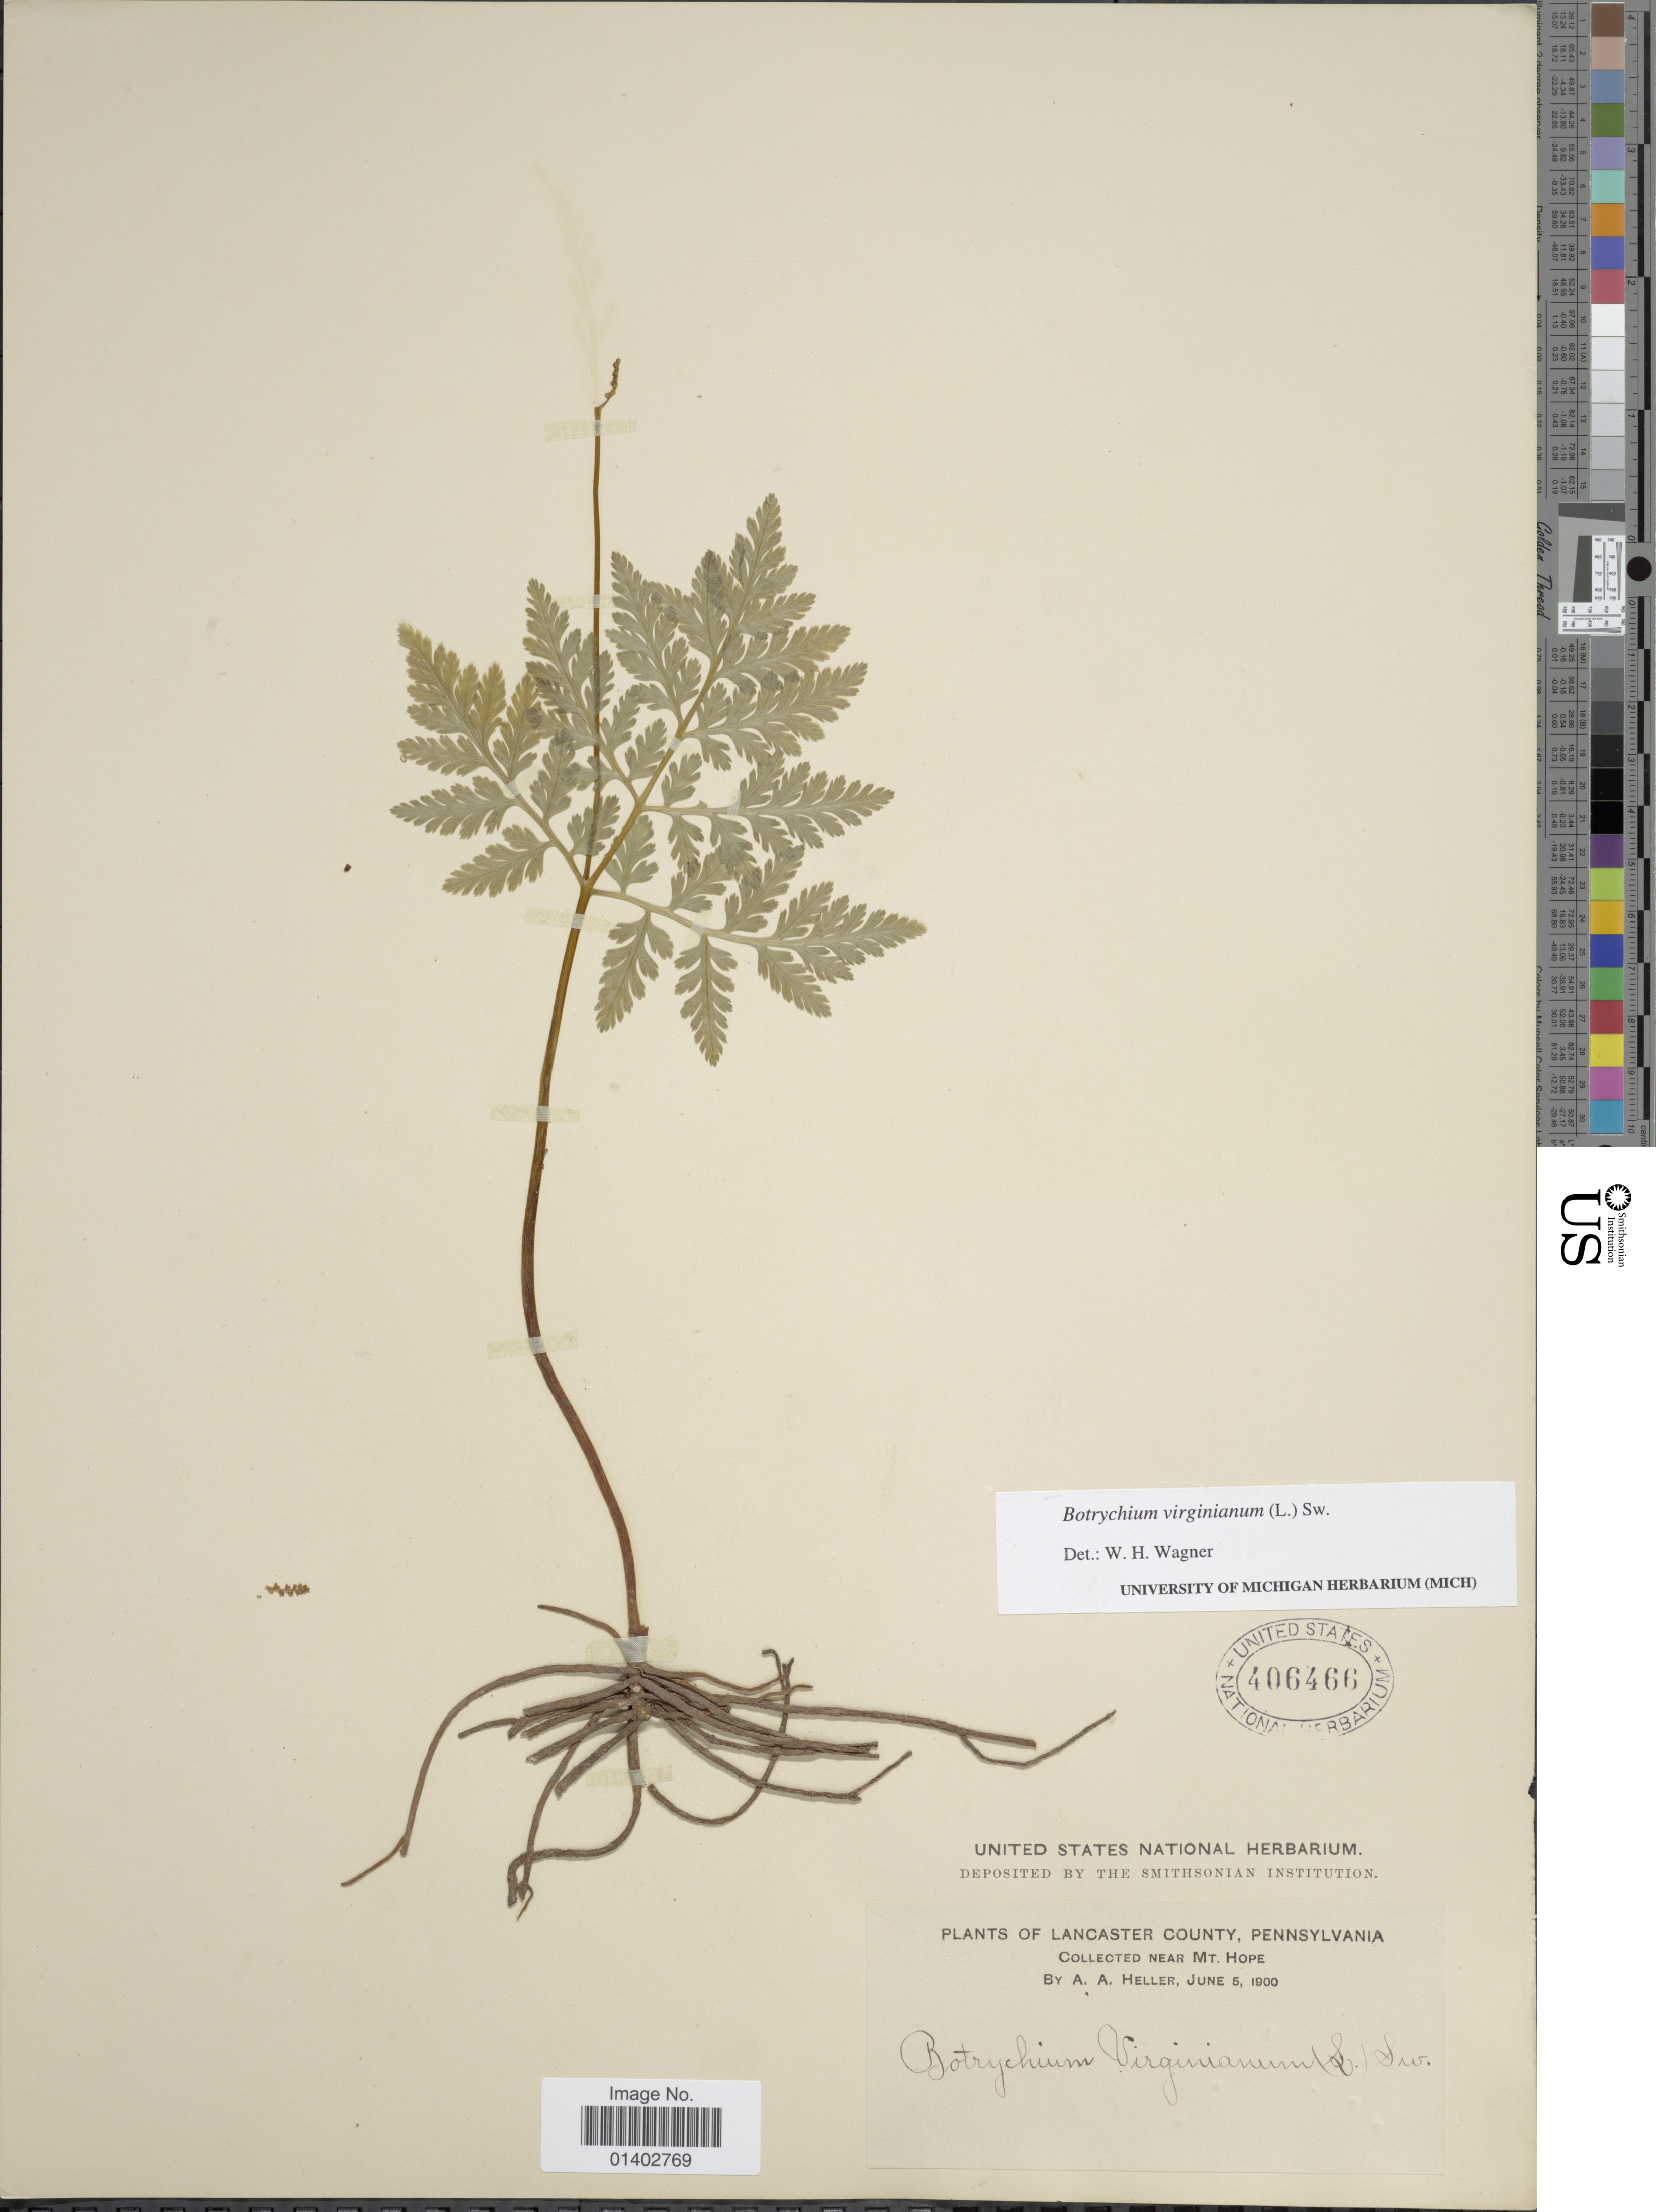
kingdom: Plantae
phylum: Tracheophyta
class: Polypodiopsida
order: Ophioglossales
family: Ophioglossaceae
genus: Botrychium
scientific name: Botrychium virginianum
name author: (L.) Sw.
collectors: A. A. Heller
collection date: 1900-06-05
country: United States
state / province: Pennsylvania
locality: Lancaster County, near Mt Hope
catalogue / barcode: US 406466